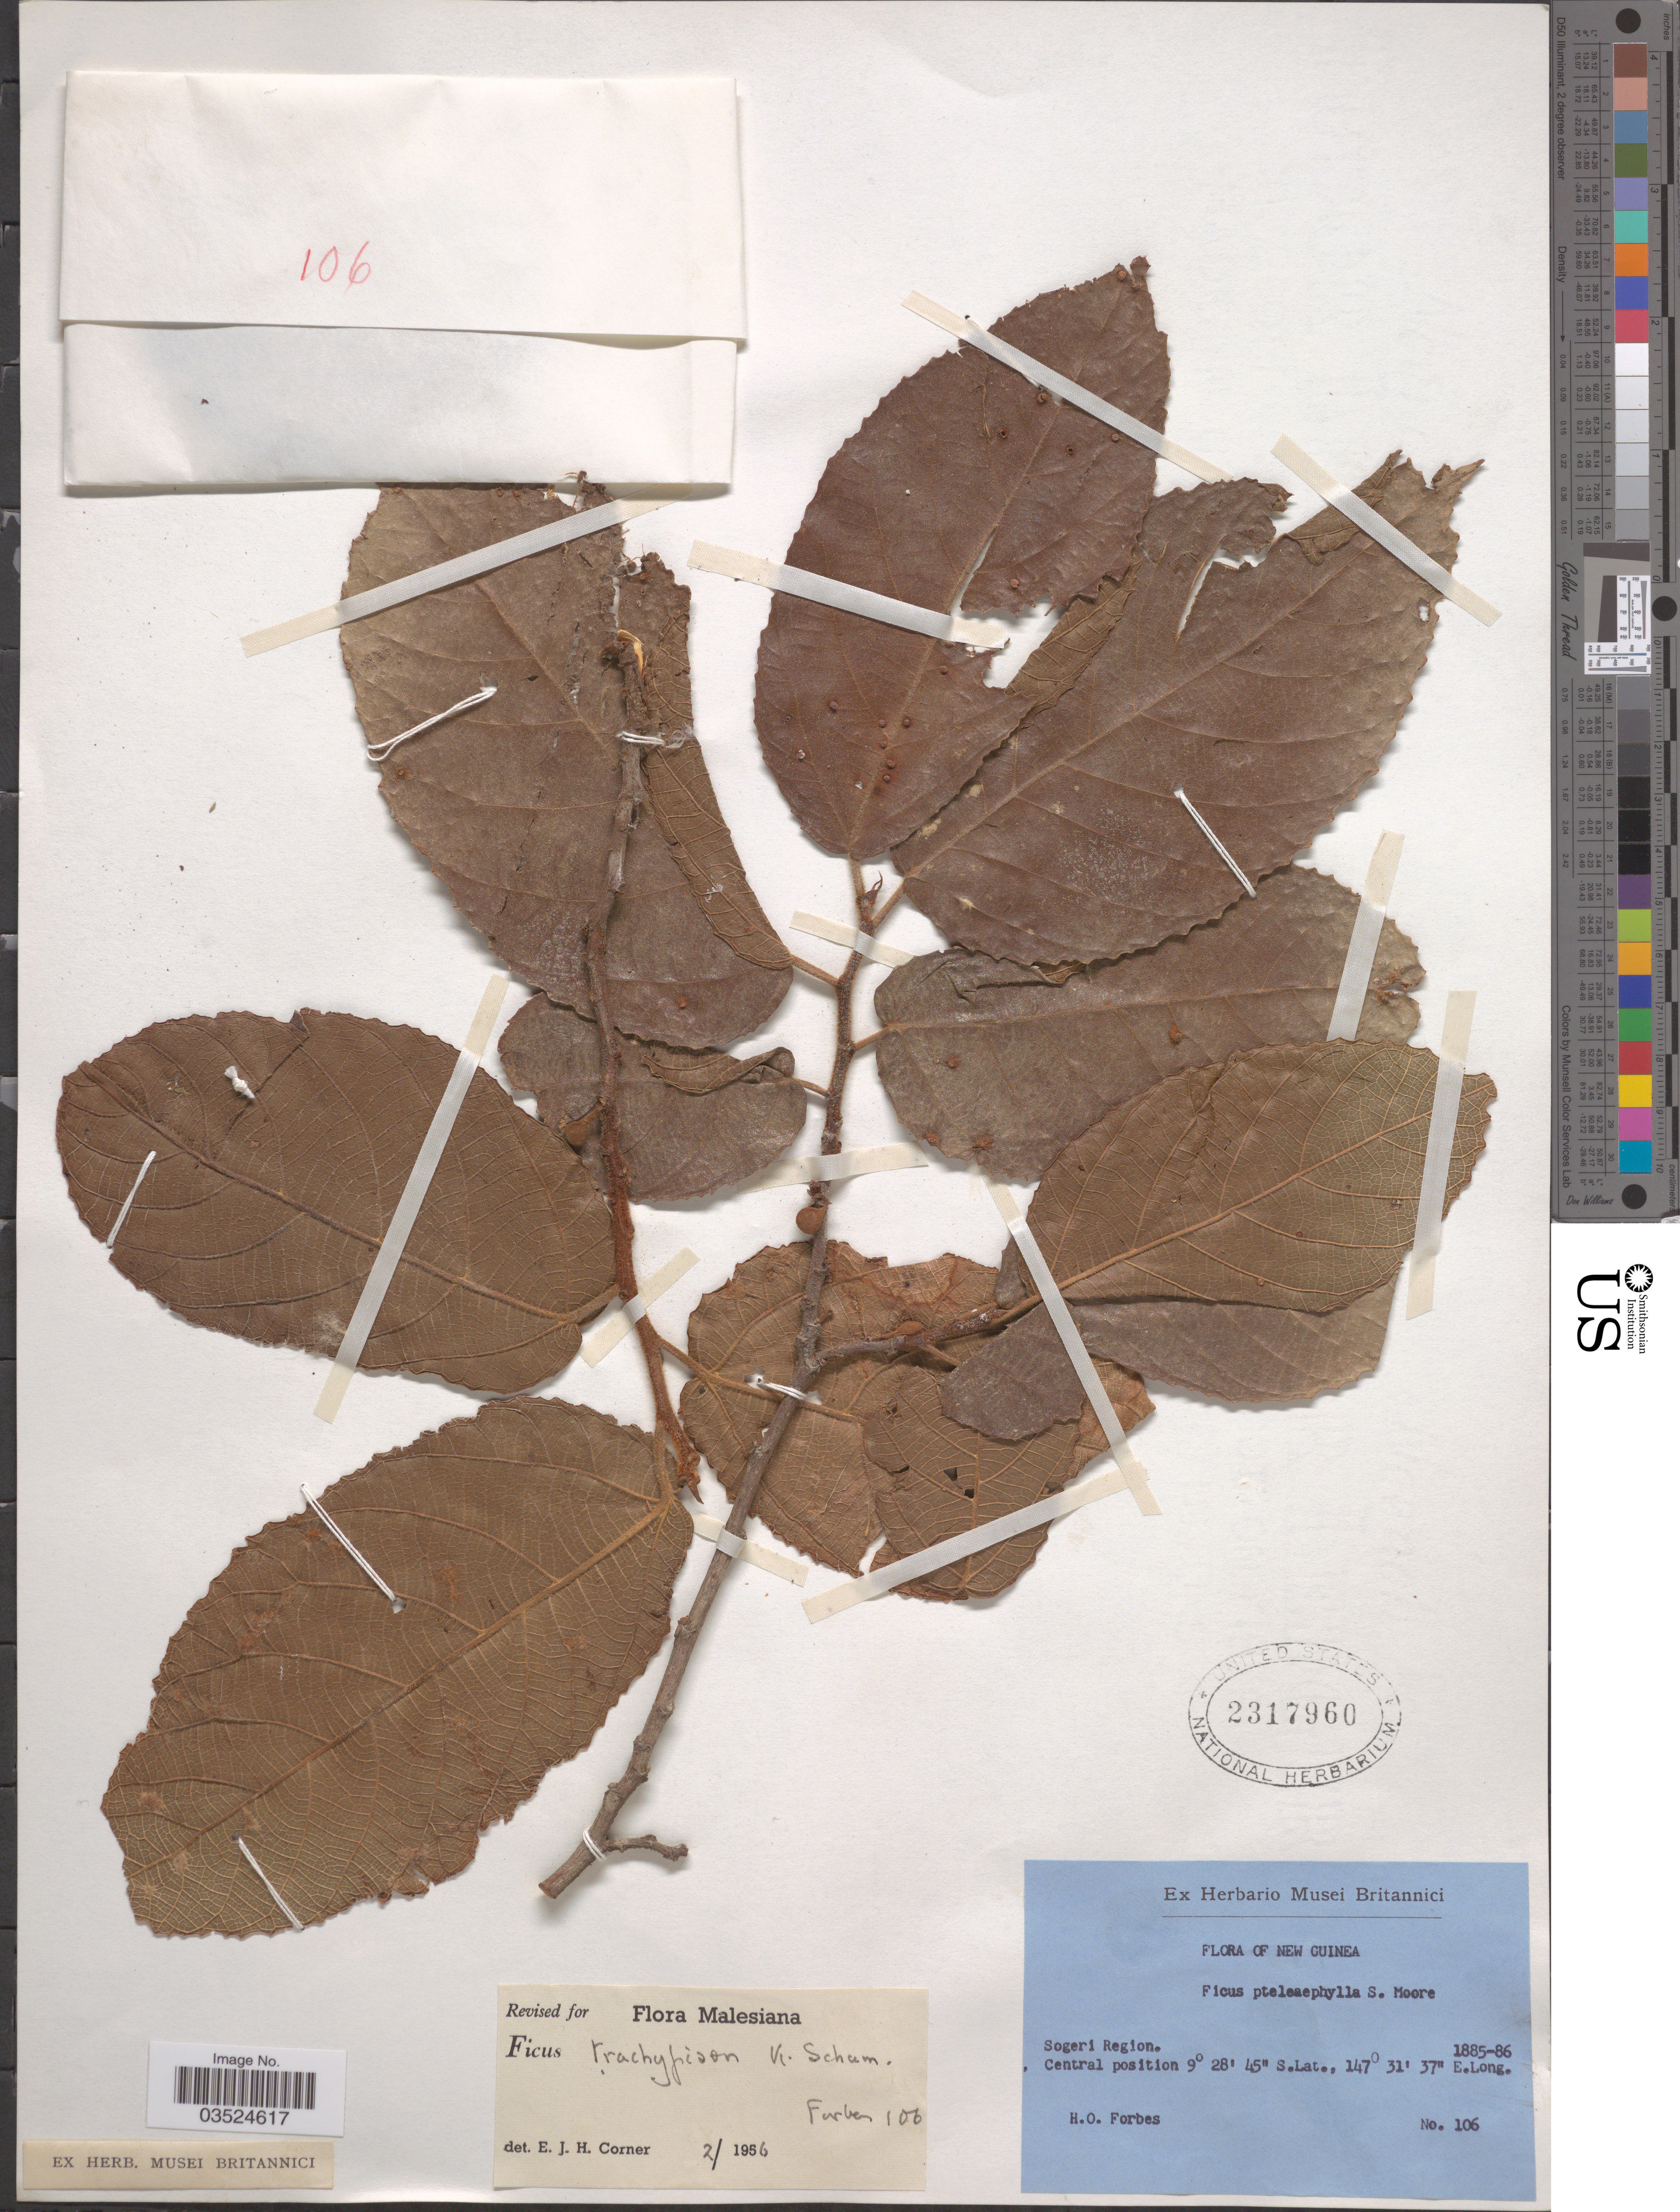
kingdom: Plantae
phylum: Tracheophyta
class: Magnoliopsida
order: Rosales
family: Moraceae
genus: Ficus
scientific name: Ficus trachypison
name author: K. Schum. & Lauterb.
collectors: H. O. Forbes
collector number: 106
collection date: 1885/1886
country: Papua New Guinea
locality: New Guinea. Sogeri Region. Central position.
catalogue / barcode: US 2317960